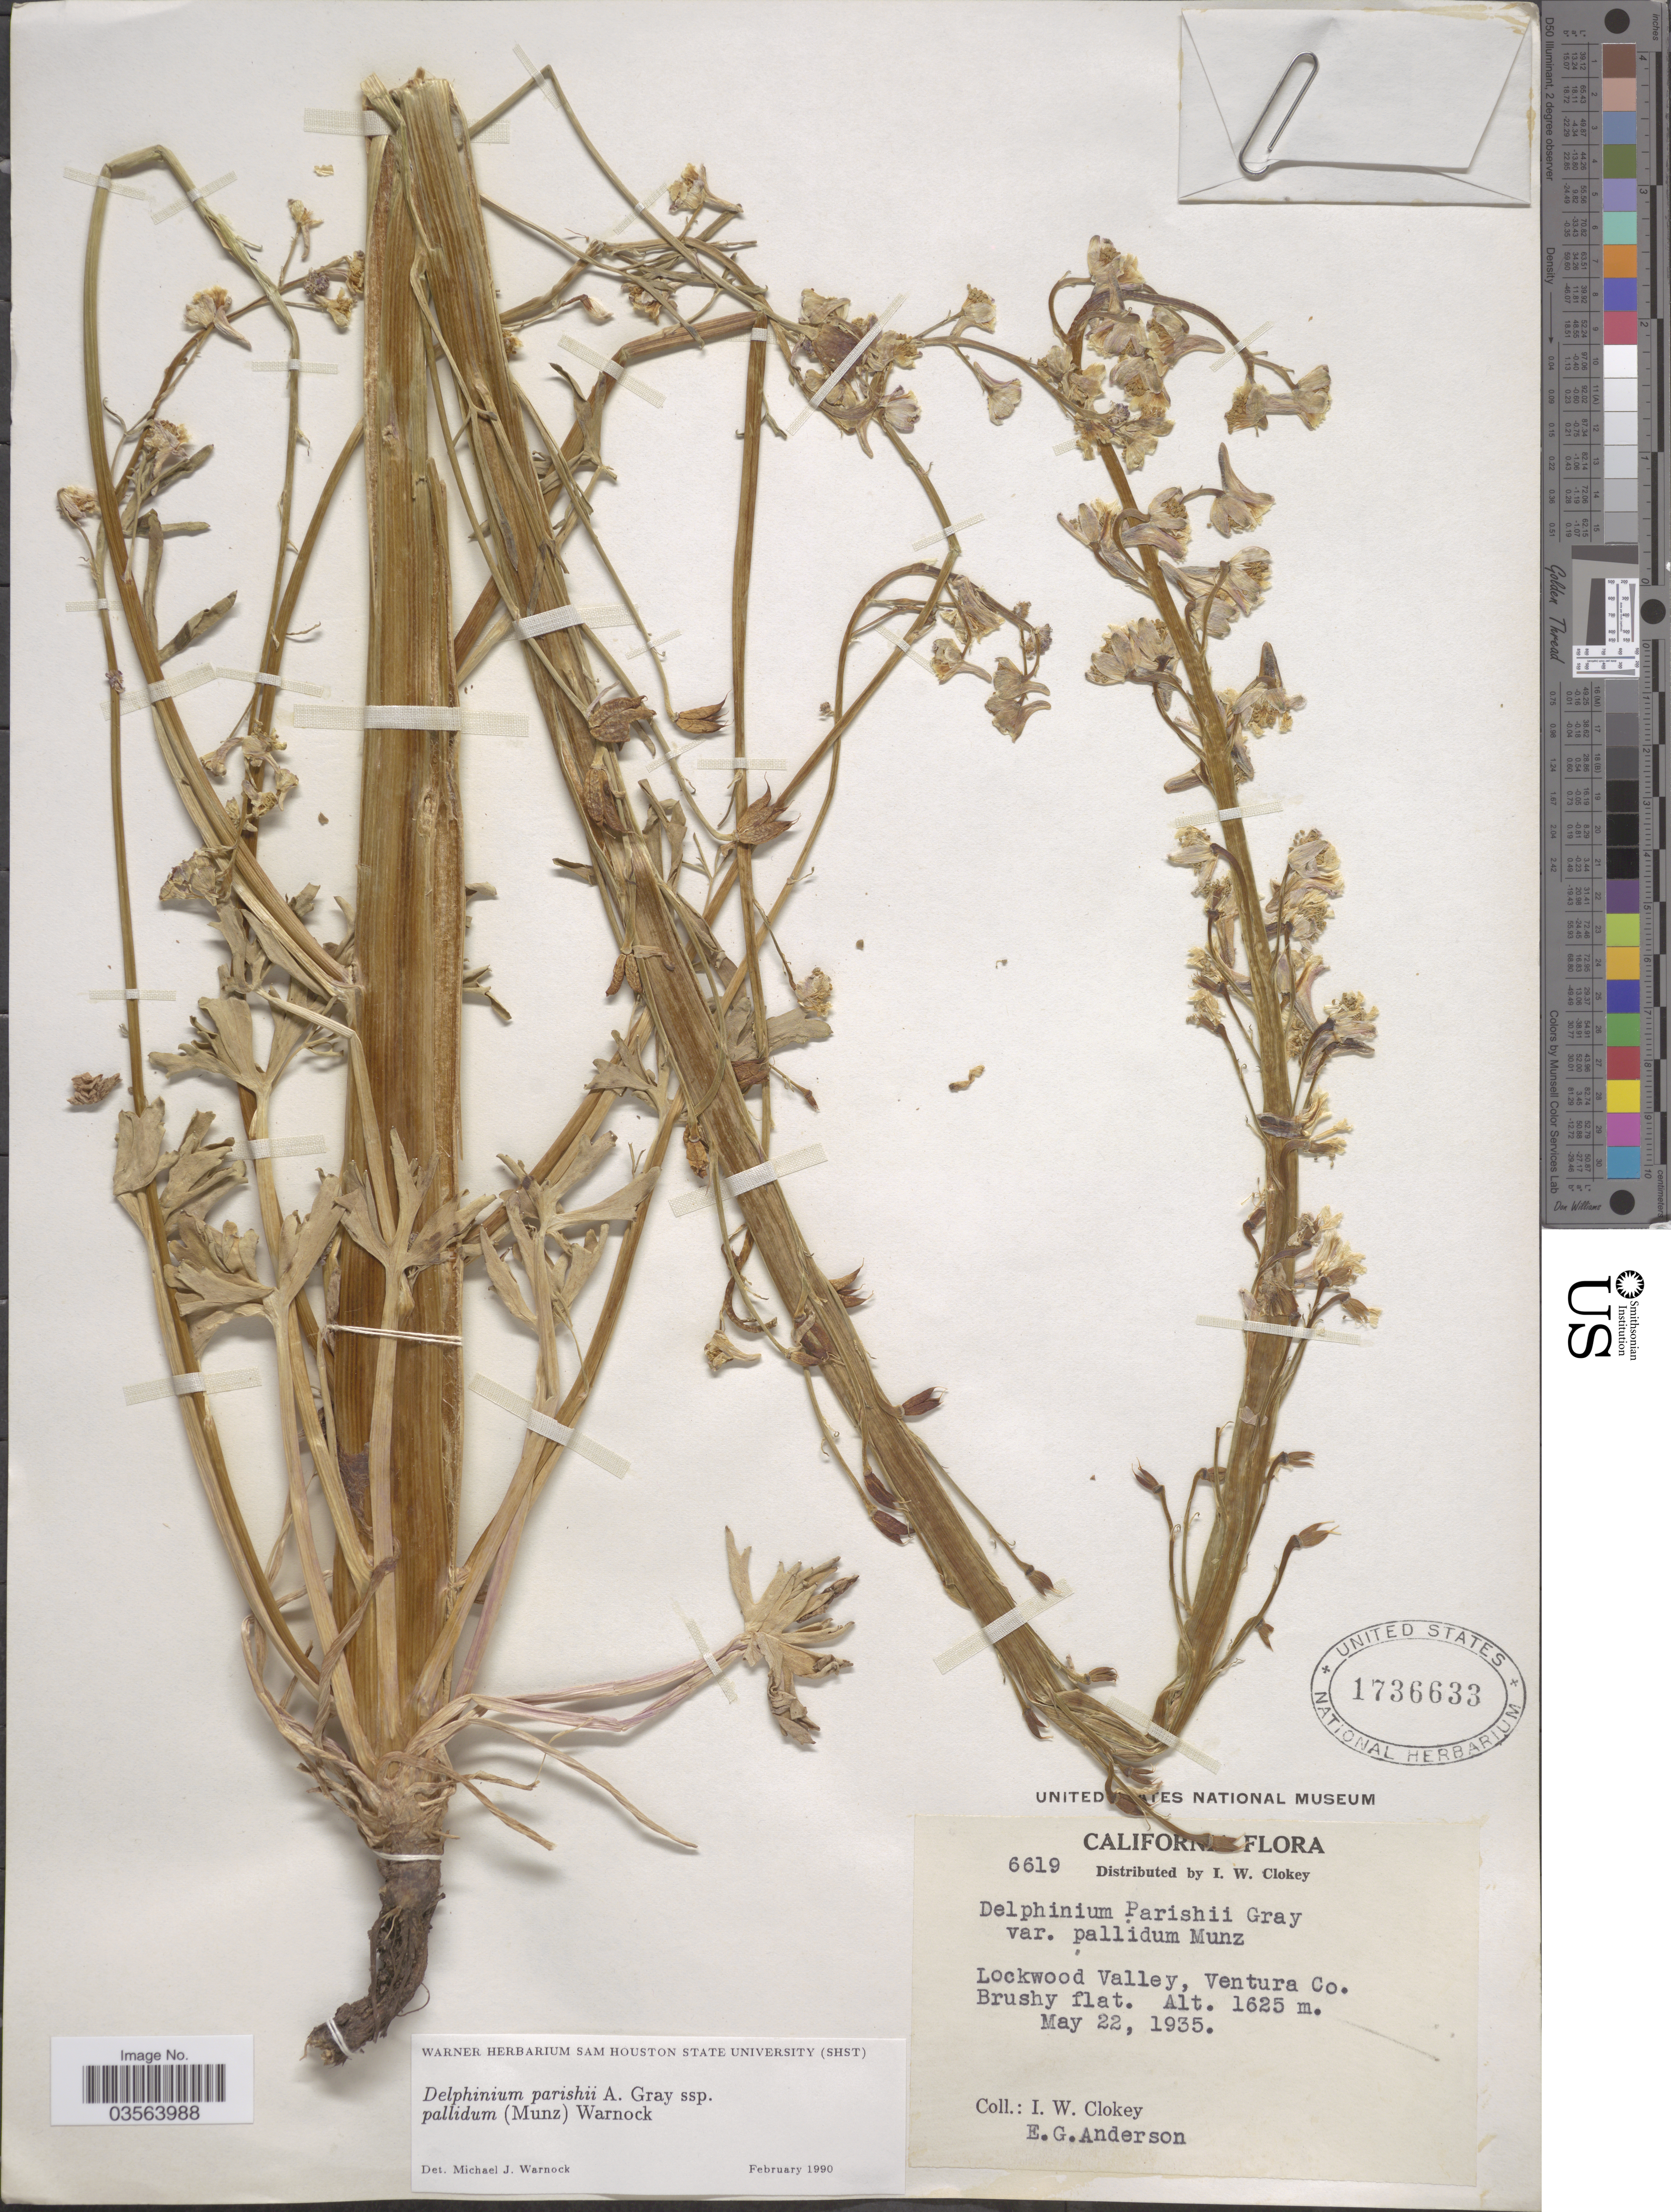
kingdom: Plantae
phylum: Tracheophyta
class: Magnoliopsida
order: Ranunculales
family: Ranunculaceae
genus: Delphinium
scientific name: Delphinium parishii subsp. pallidum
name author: (Munz) M.J. Warnock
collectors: I. W. Clokey & E. G. Anderson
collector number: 6619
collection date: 1935-05-22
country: United States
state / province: California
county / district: Ventura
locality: Lockwood Valley, Ventura Co.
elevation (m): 1625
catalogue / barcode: US 1736633